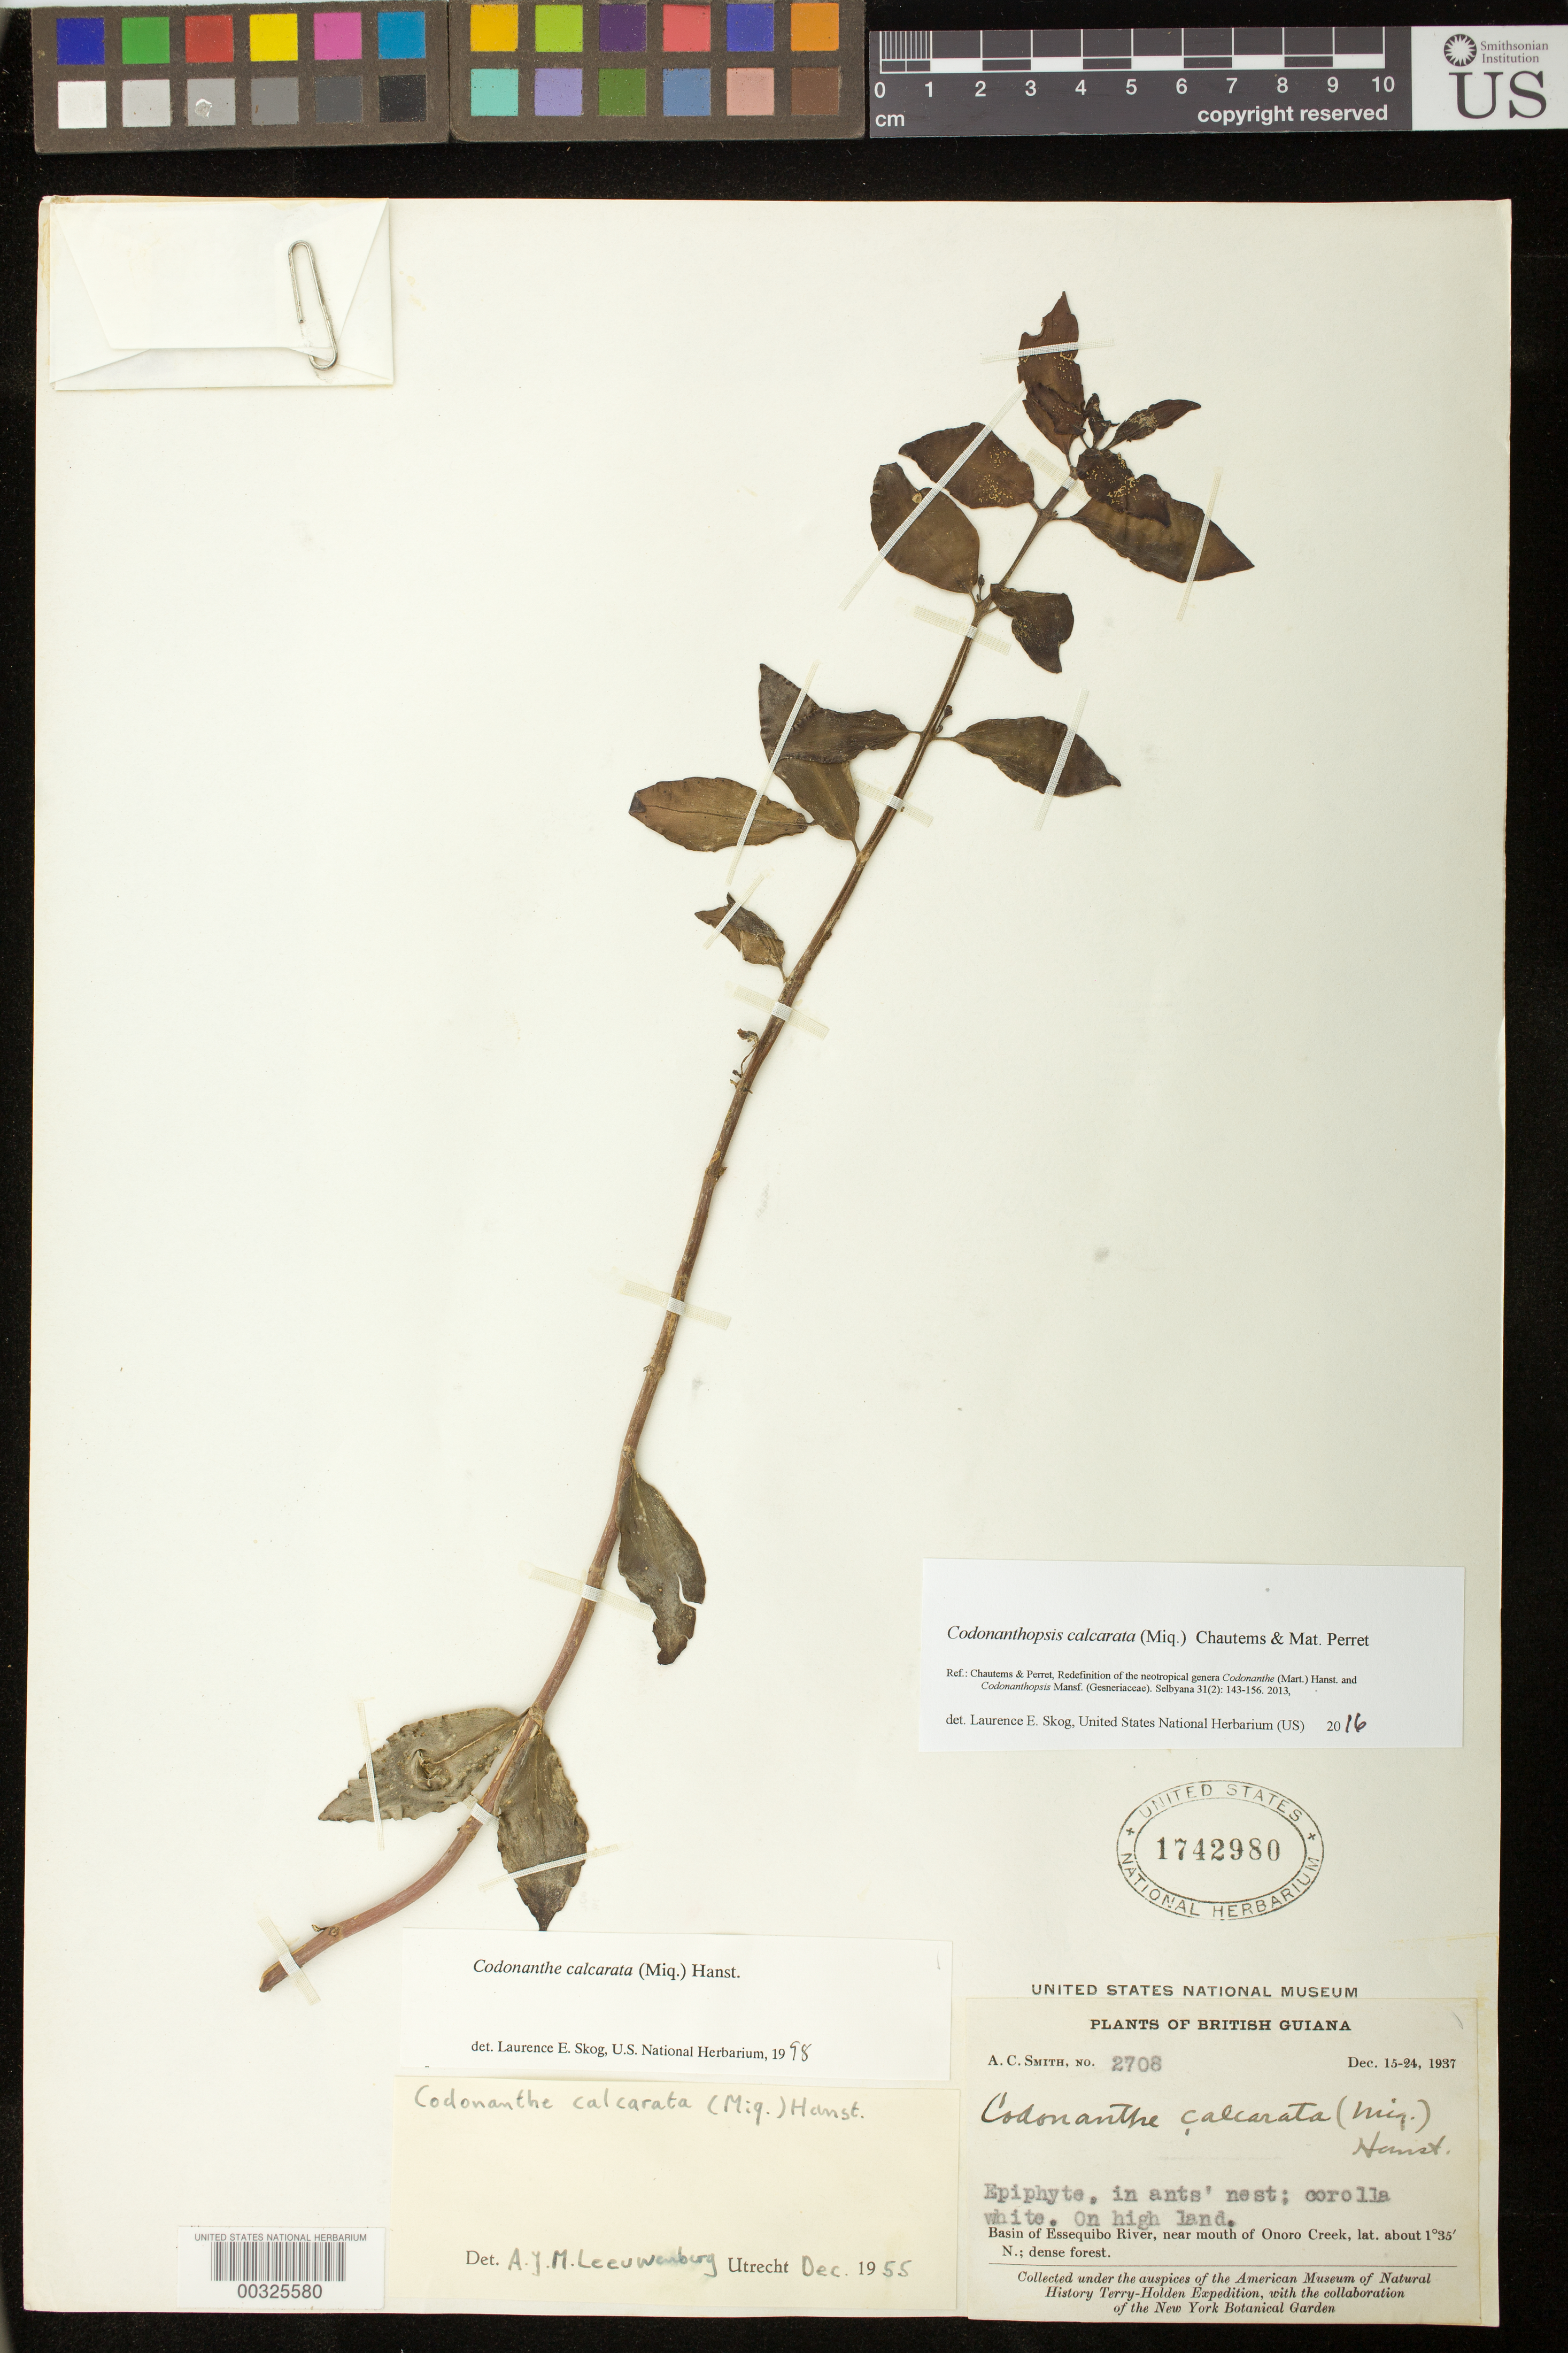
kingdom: Plantae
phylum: Tracheophyta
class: Magnoliopsida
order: Lamiales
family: Gesneriaceae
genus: Codonanthopsis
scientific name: Codonanthopsis calcarata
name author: (Miq.) Chautems & Mat.Perret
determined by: Skog, Laurence E.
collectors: A. C. Smith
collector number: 2708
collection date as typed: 15-24 Dec 1937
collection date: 1937-12-15/1937-12-24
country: Guyana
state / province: U. Takutu-U. Essequibo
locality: Basin of Essequibo River, near mouth of Onoro Creek, lat. about 1°35' N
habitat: Dense forest; on high land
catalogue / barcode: US 1742980